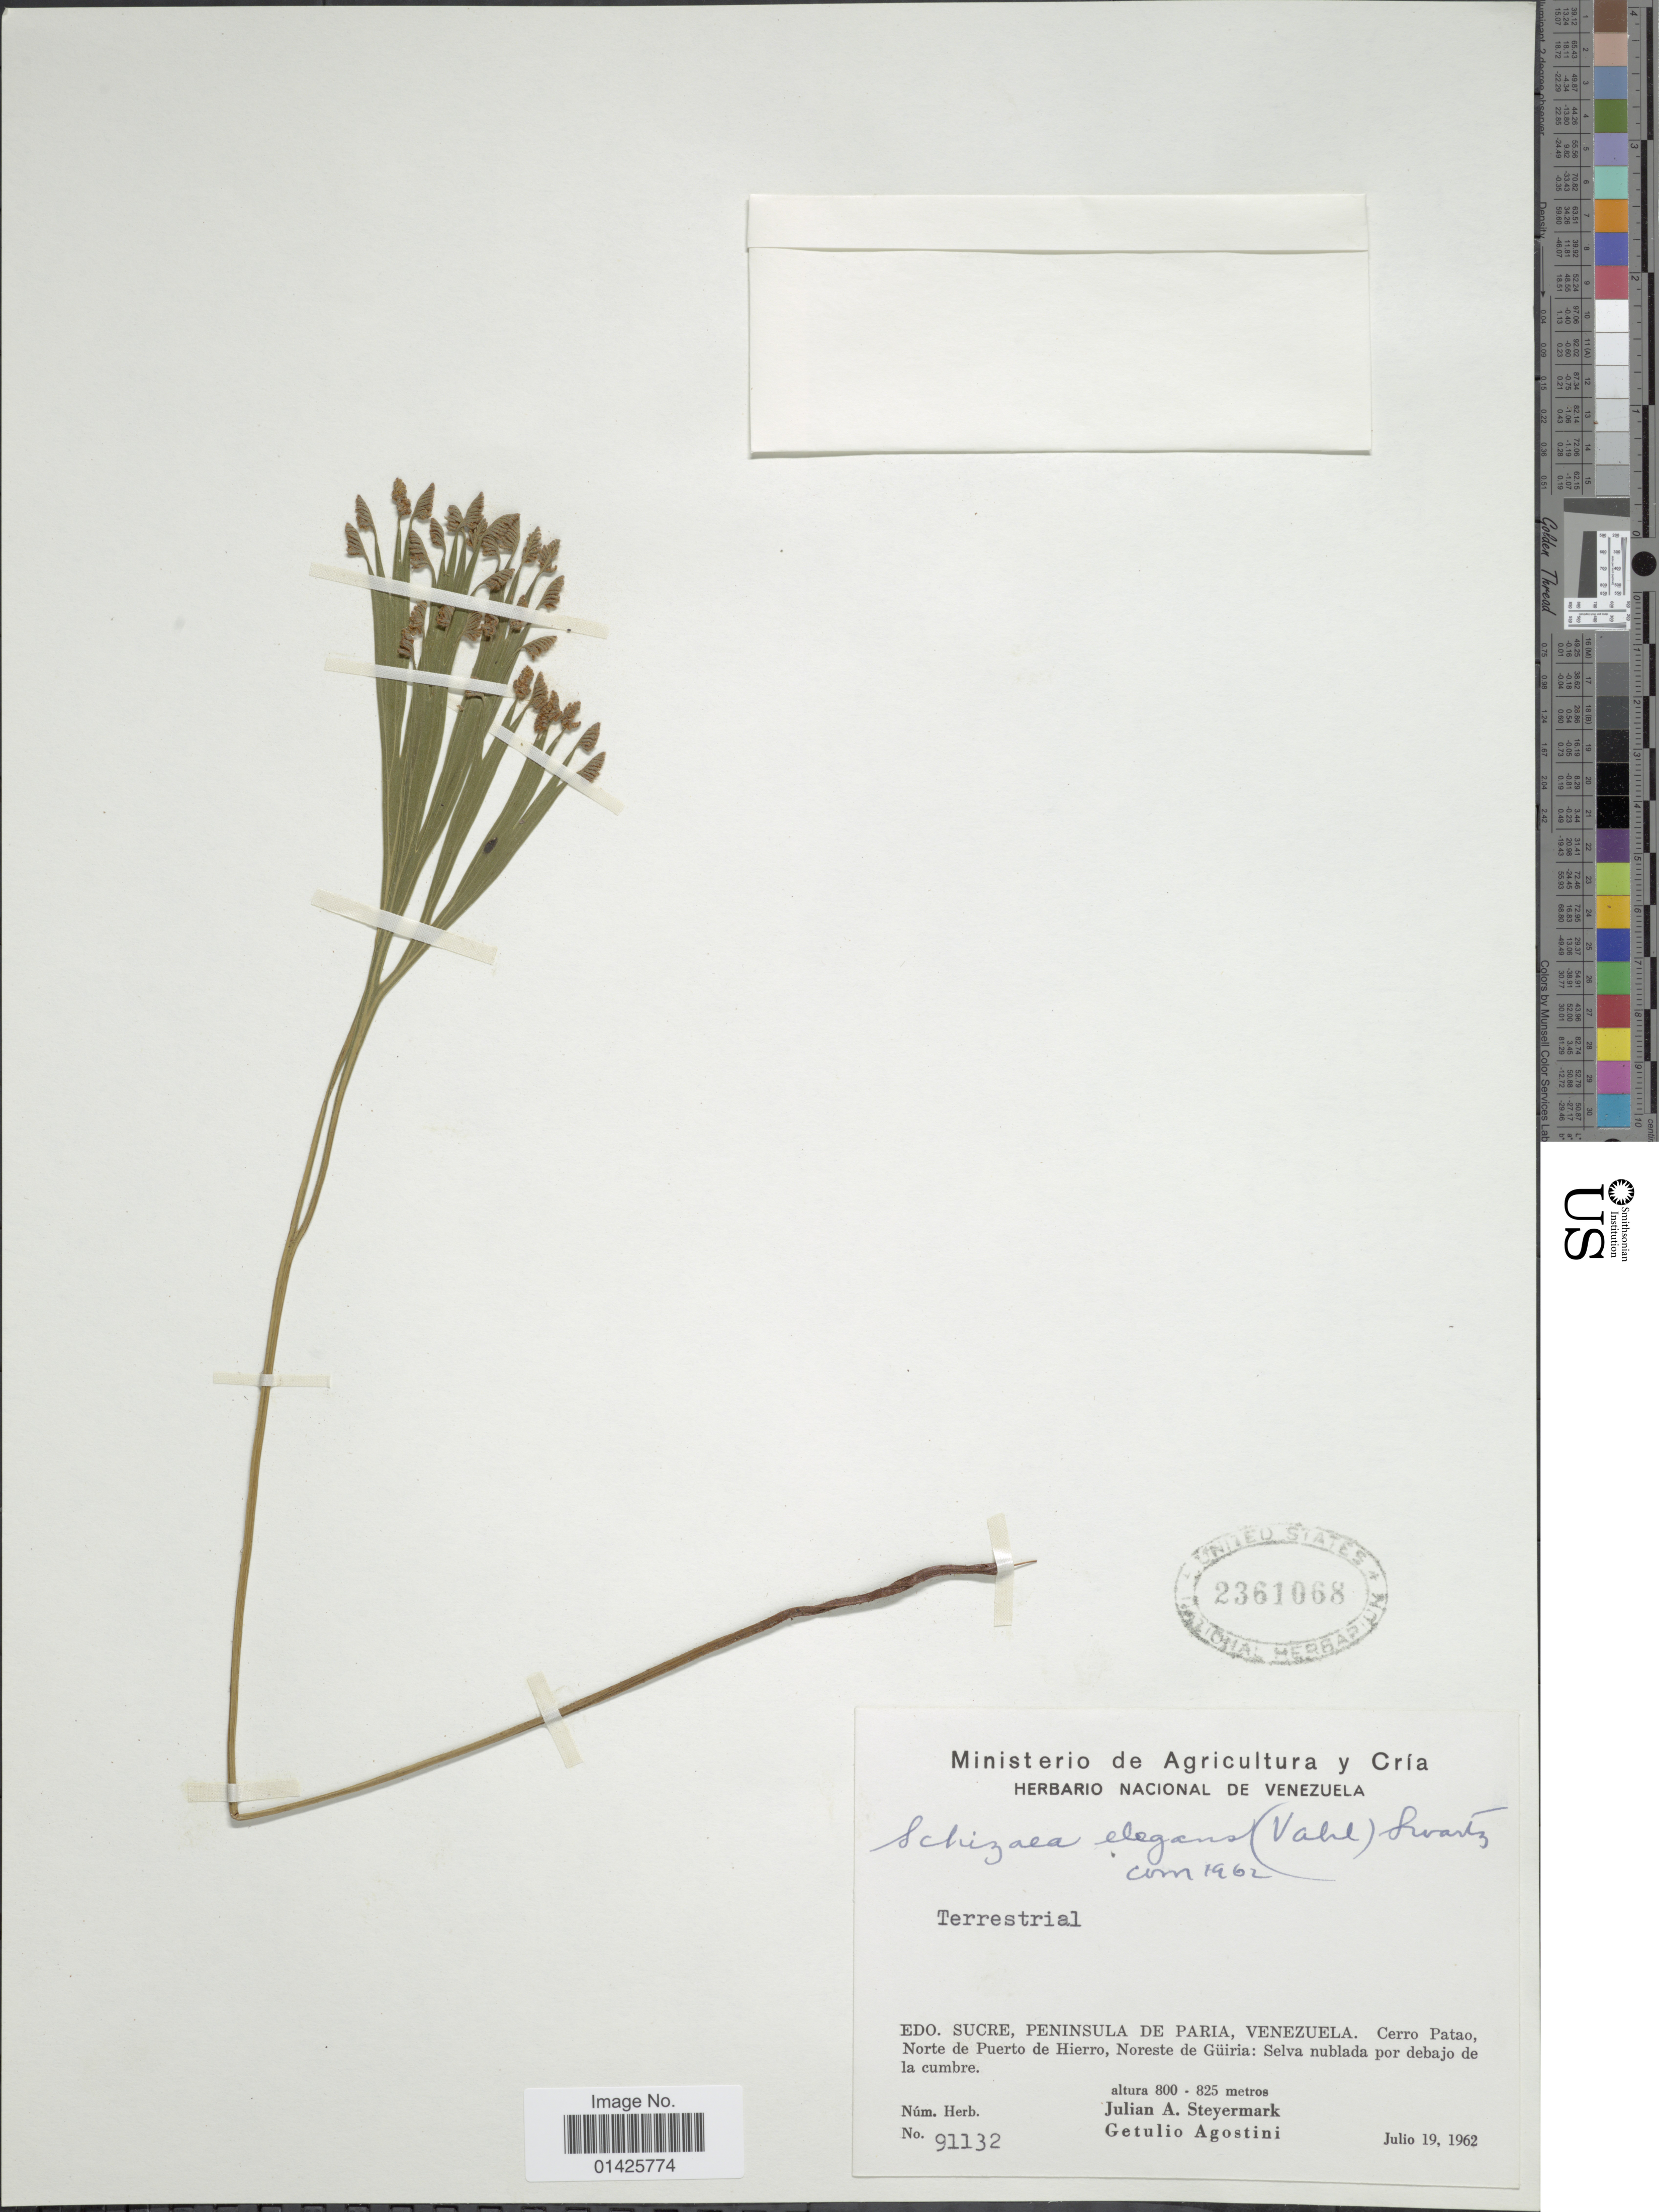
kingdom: Plantae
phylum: Tracheophyta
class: Polypodiopsida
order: Schizaeales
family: Schizaeaceae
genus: Schizaea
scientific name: Schizaea elegans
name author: (Vahl) Sw.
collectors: J. Steyermark & G. Agostini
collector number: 91132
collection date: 1962-07-19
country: Venezuela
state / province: Sucre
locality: Edo. Sucre, Peninsula de paria, Venzuela, Cerro Patao, Norte de Puerto de Hierro, Noreste de Güiria: Selva nublada por debajo de la cumbre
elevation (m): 800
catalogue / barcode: US 2361068